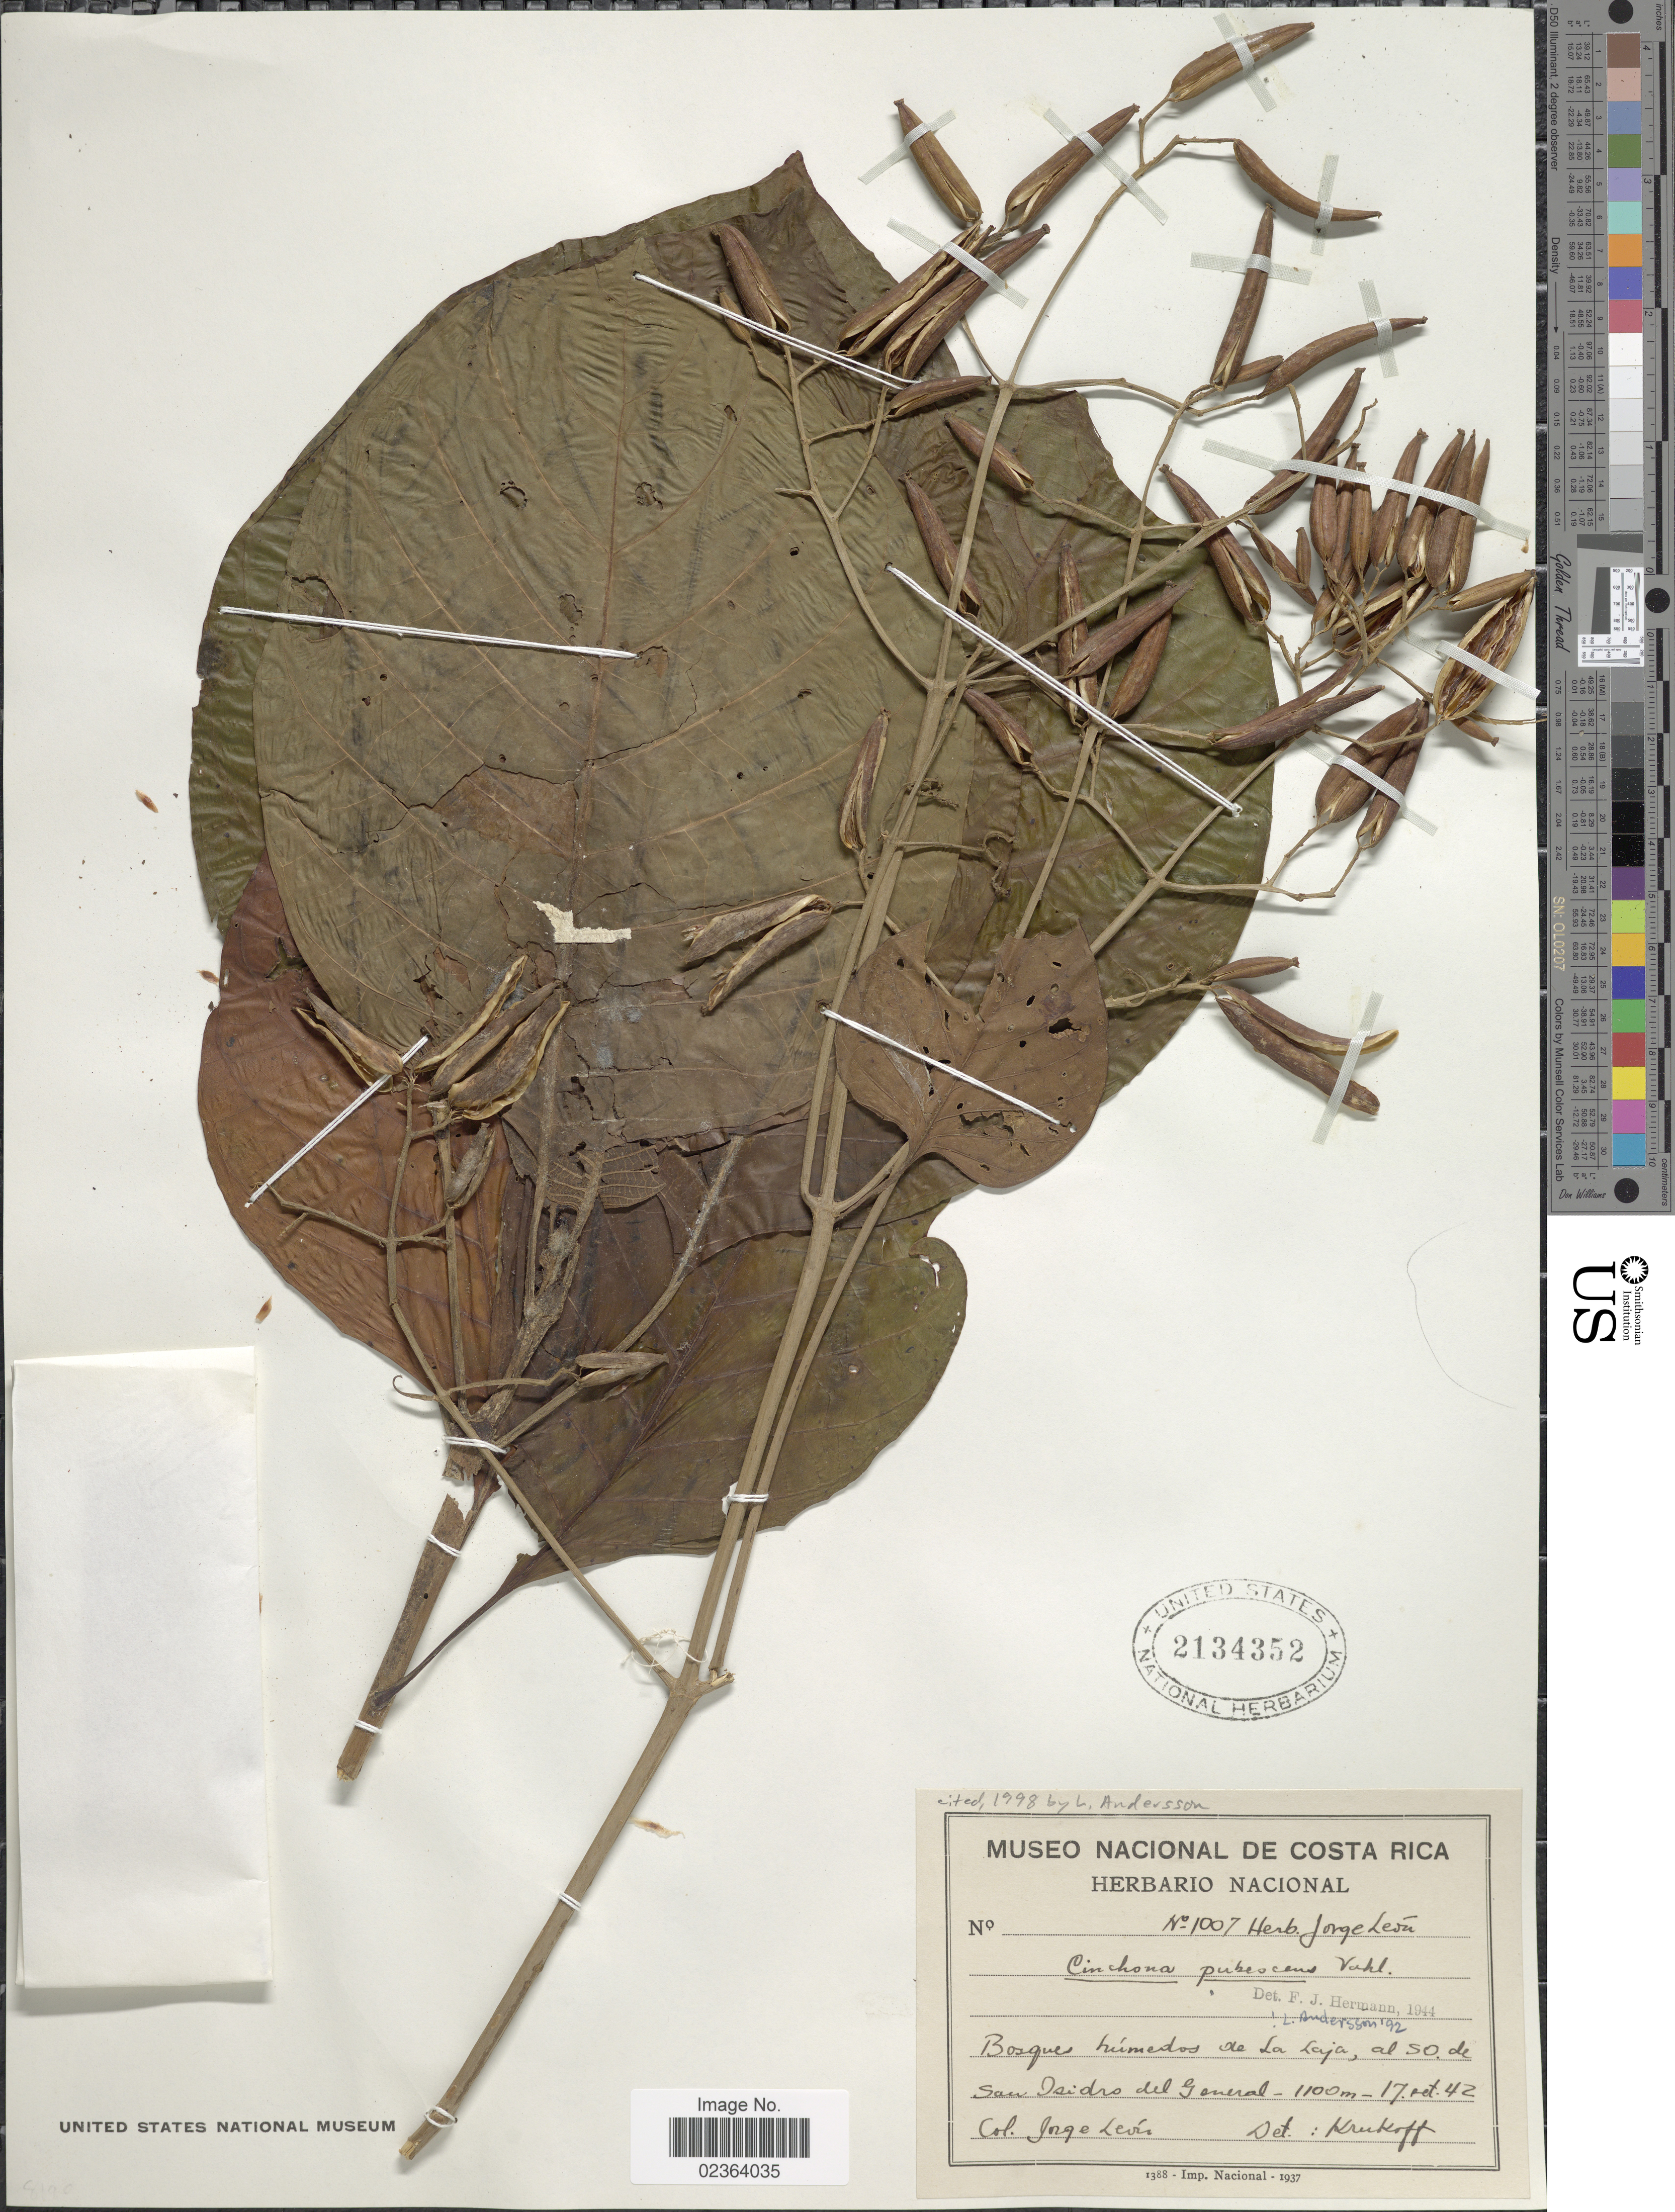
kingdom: Plantae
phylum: Tracheophyta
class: Magnoliopsida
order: Gentianales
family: Rubiaceae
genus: Cinchona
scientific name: Cinchona pubescens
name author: Vahl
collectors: J. León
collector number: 1007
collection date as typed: Transcribed d/m/y: 17/10/42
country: Costa Rica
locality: Bosques humedos de la Laja, al SO de San Isidro del General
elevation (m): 1100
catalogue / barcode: US 2134352